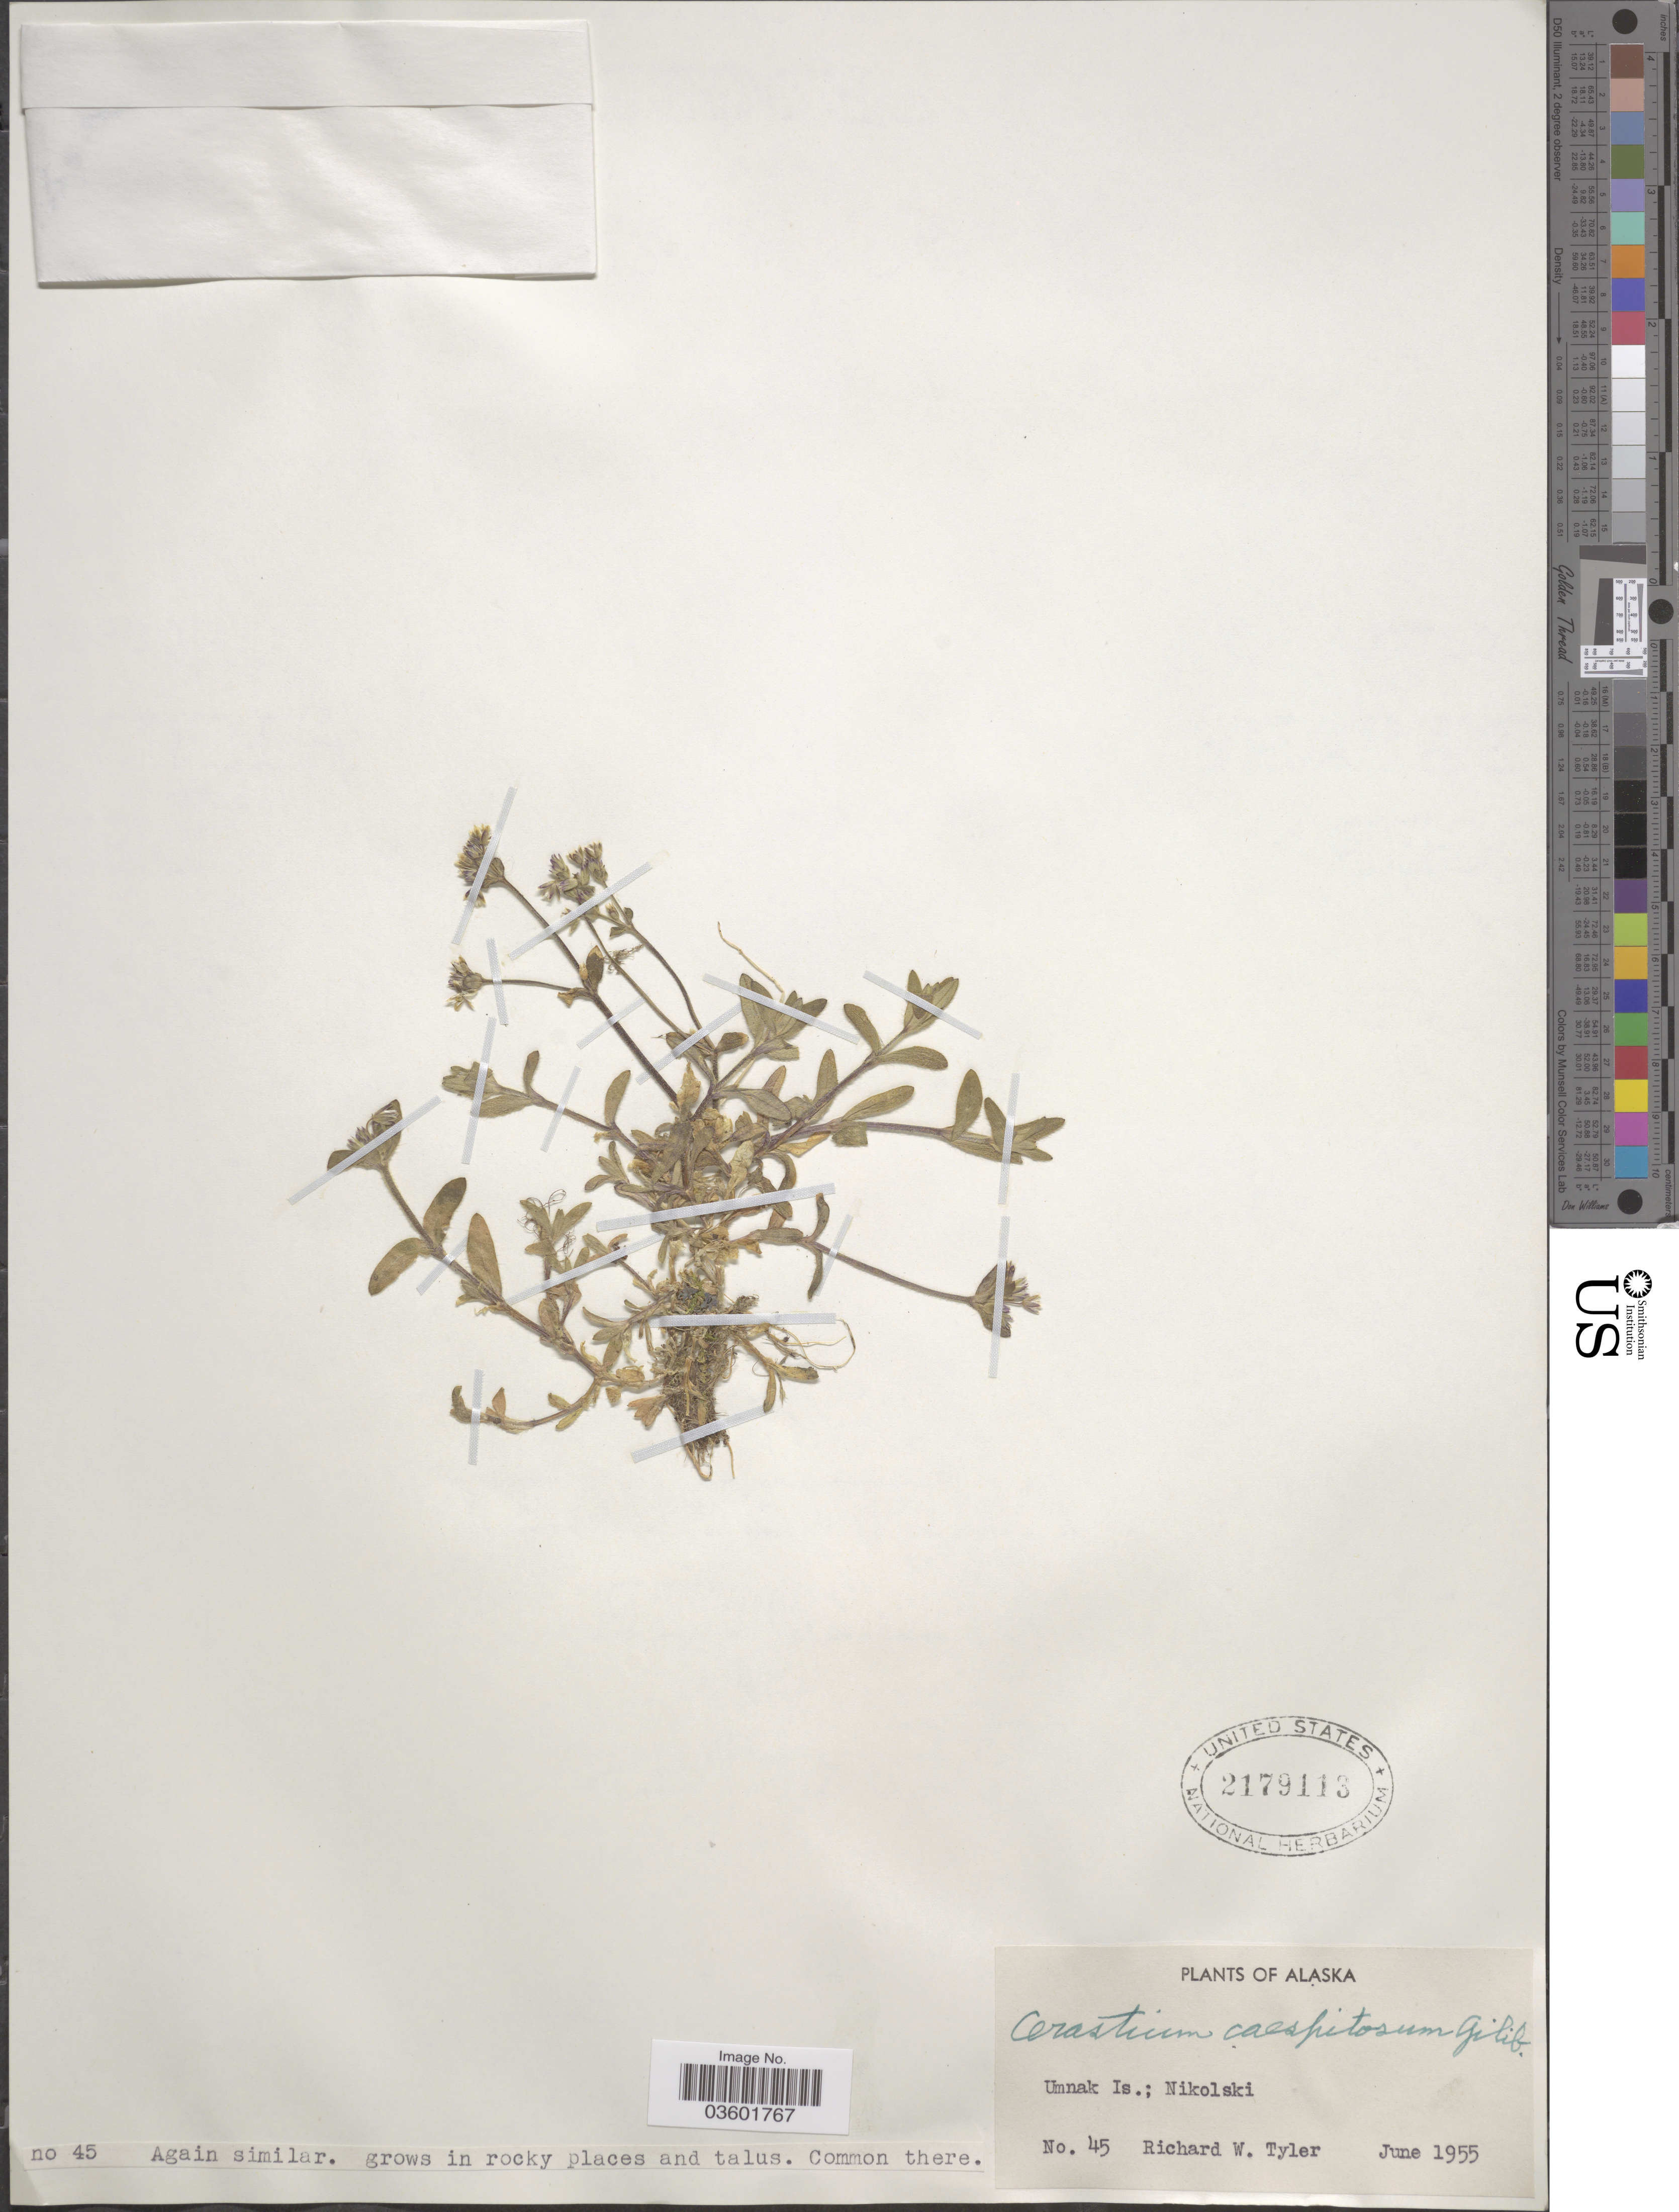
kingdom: Plantae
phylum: Tracheophyta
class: Magnoliopsida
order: Caryophyllales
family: Caryophyllaceae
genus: Cerastium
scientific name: Cerastium caespitosum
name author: Rchb. & Kit.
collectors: R. Tyler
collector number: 45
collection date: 1955-06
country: United States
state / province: Alaska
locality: Umnak Is.; Nikolski.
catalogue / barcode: US 2179113